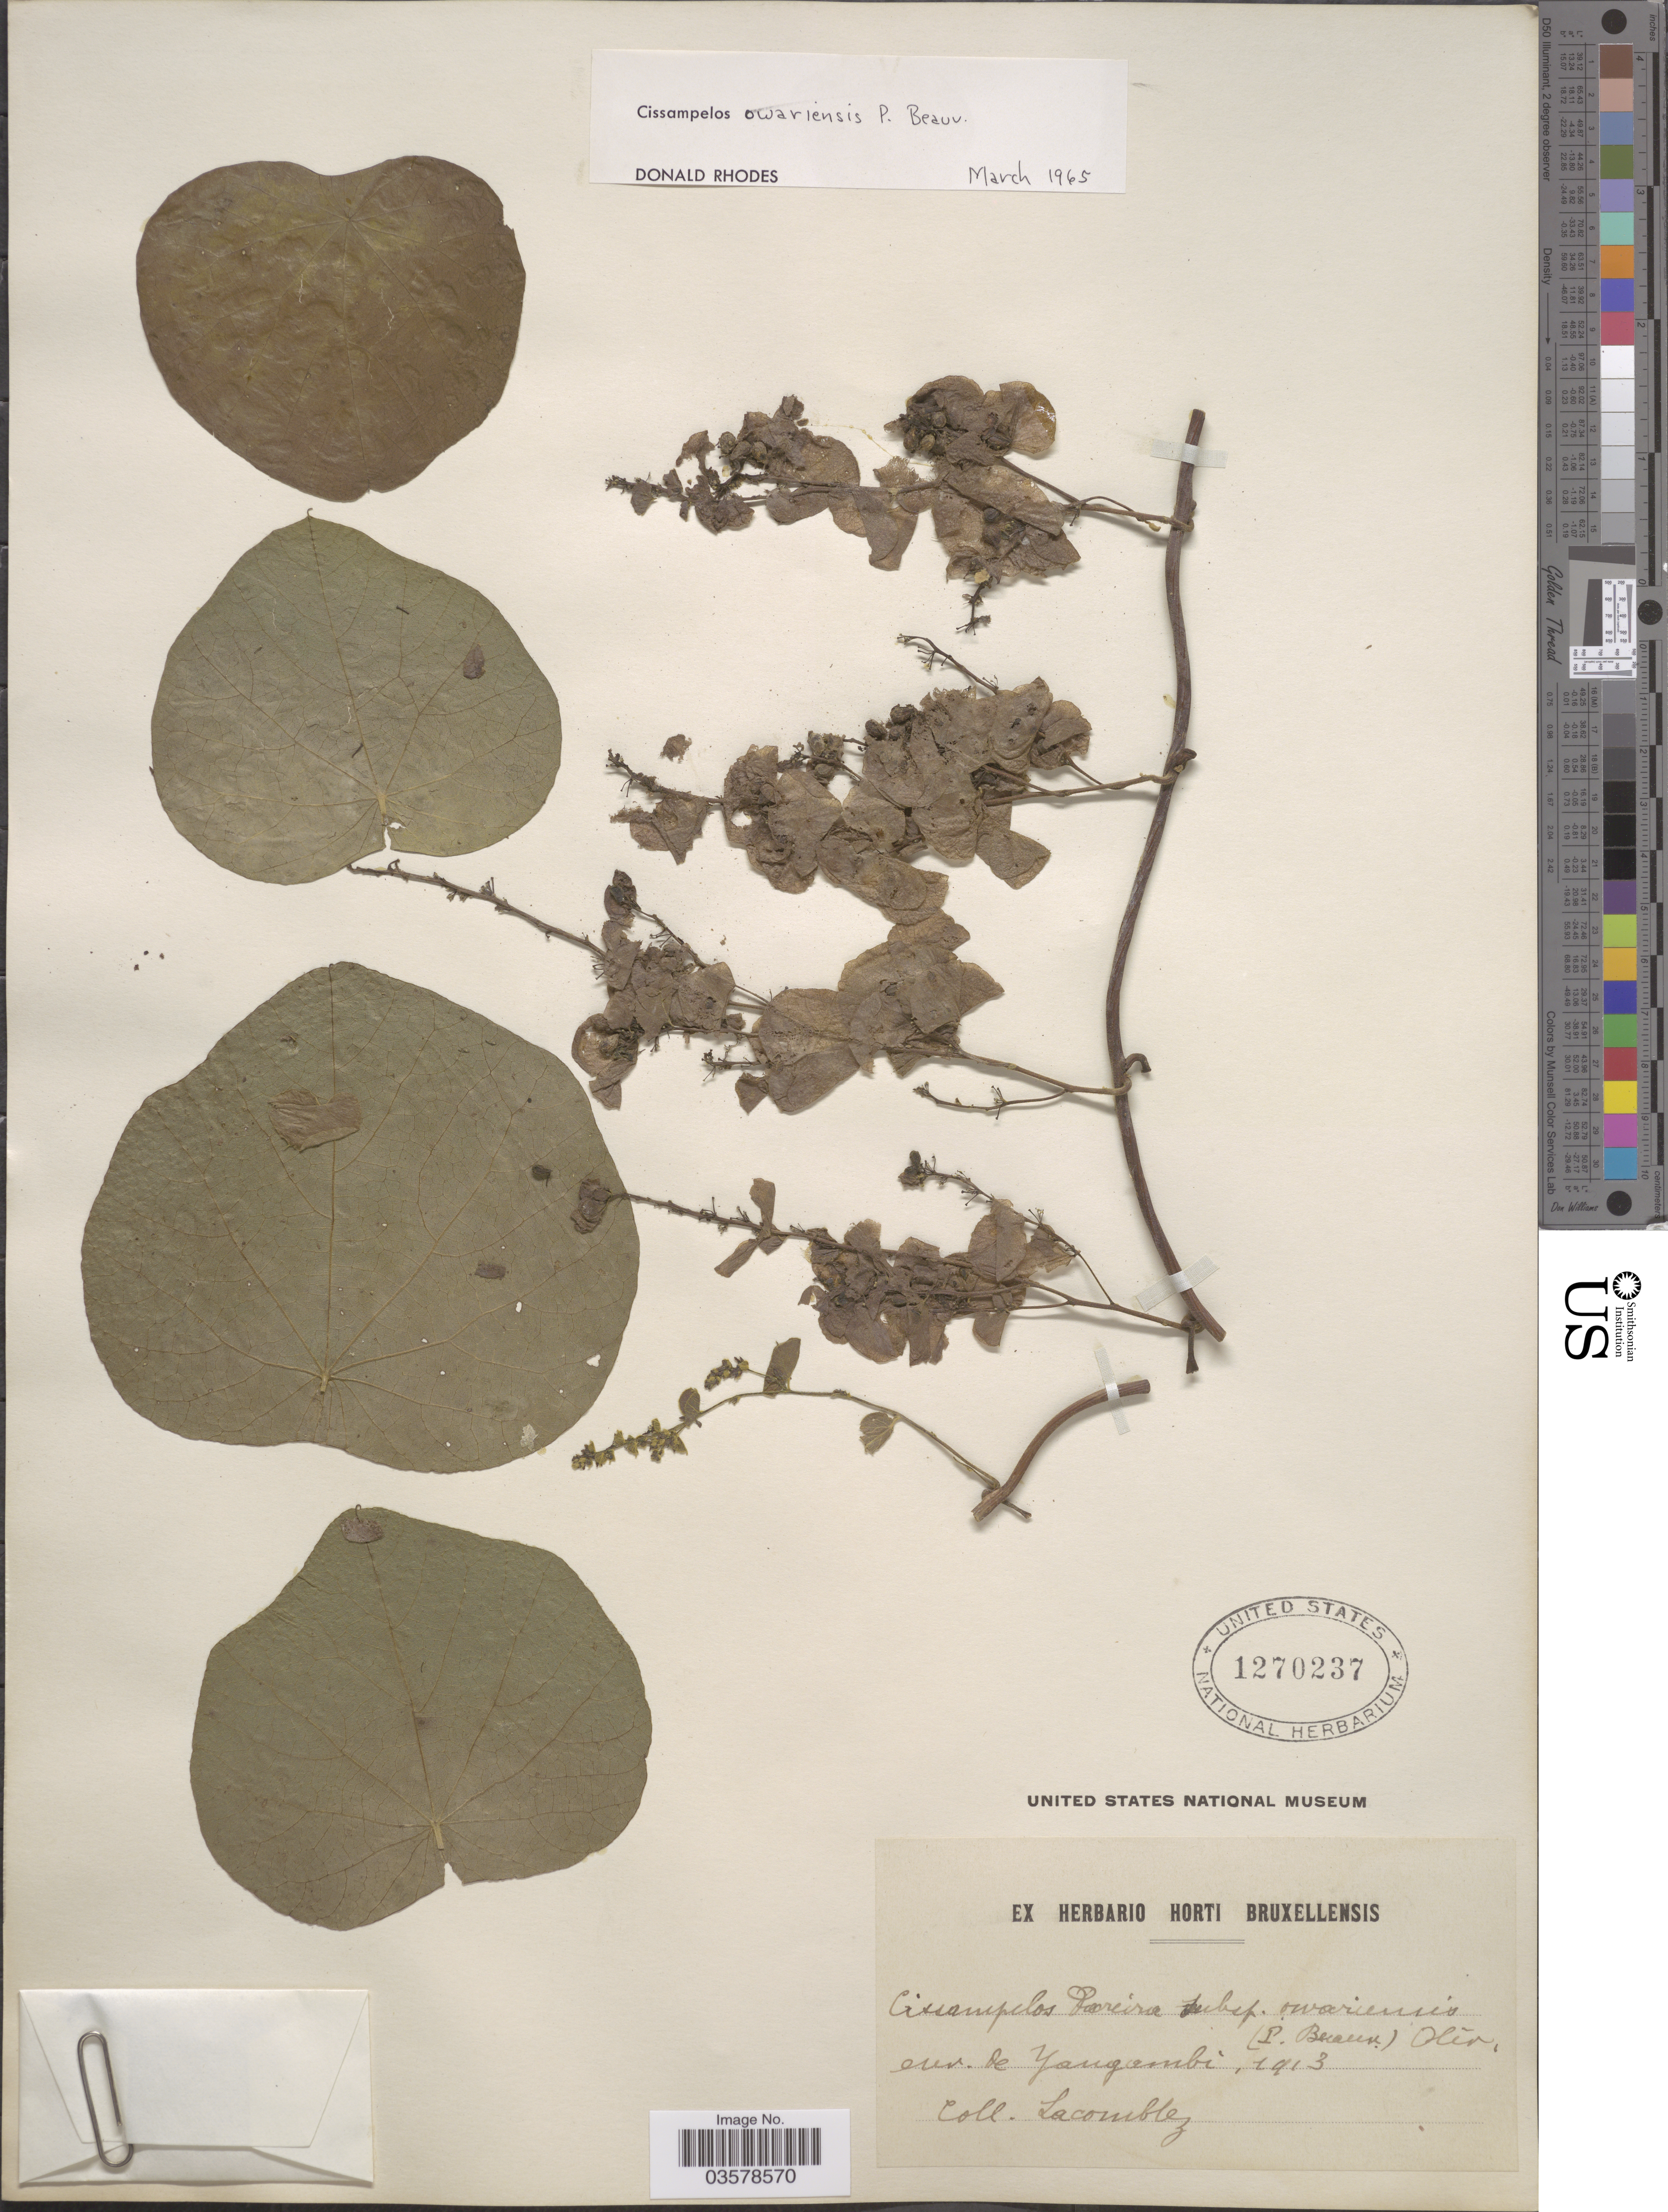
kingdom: Plantae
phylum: Tracheophyta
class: Magnoliopsida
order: Ranunculales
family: Menispermaceae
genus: Cissampelos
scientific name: Cissampelos owariensis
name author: P. Beauv. ex DC.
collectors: Lacomblez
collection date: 1913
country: Congo, Democratic Republic of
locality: Env. de Yangambi.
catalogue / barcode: US 1270237